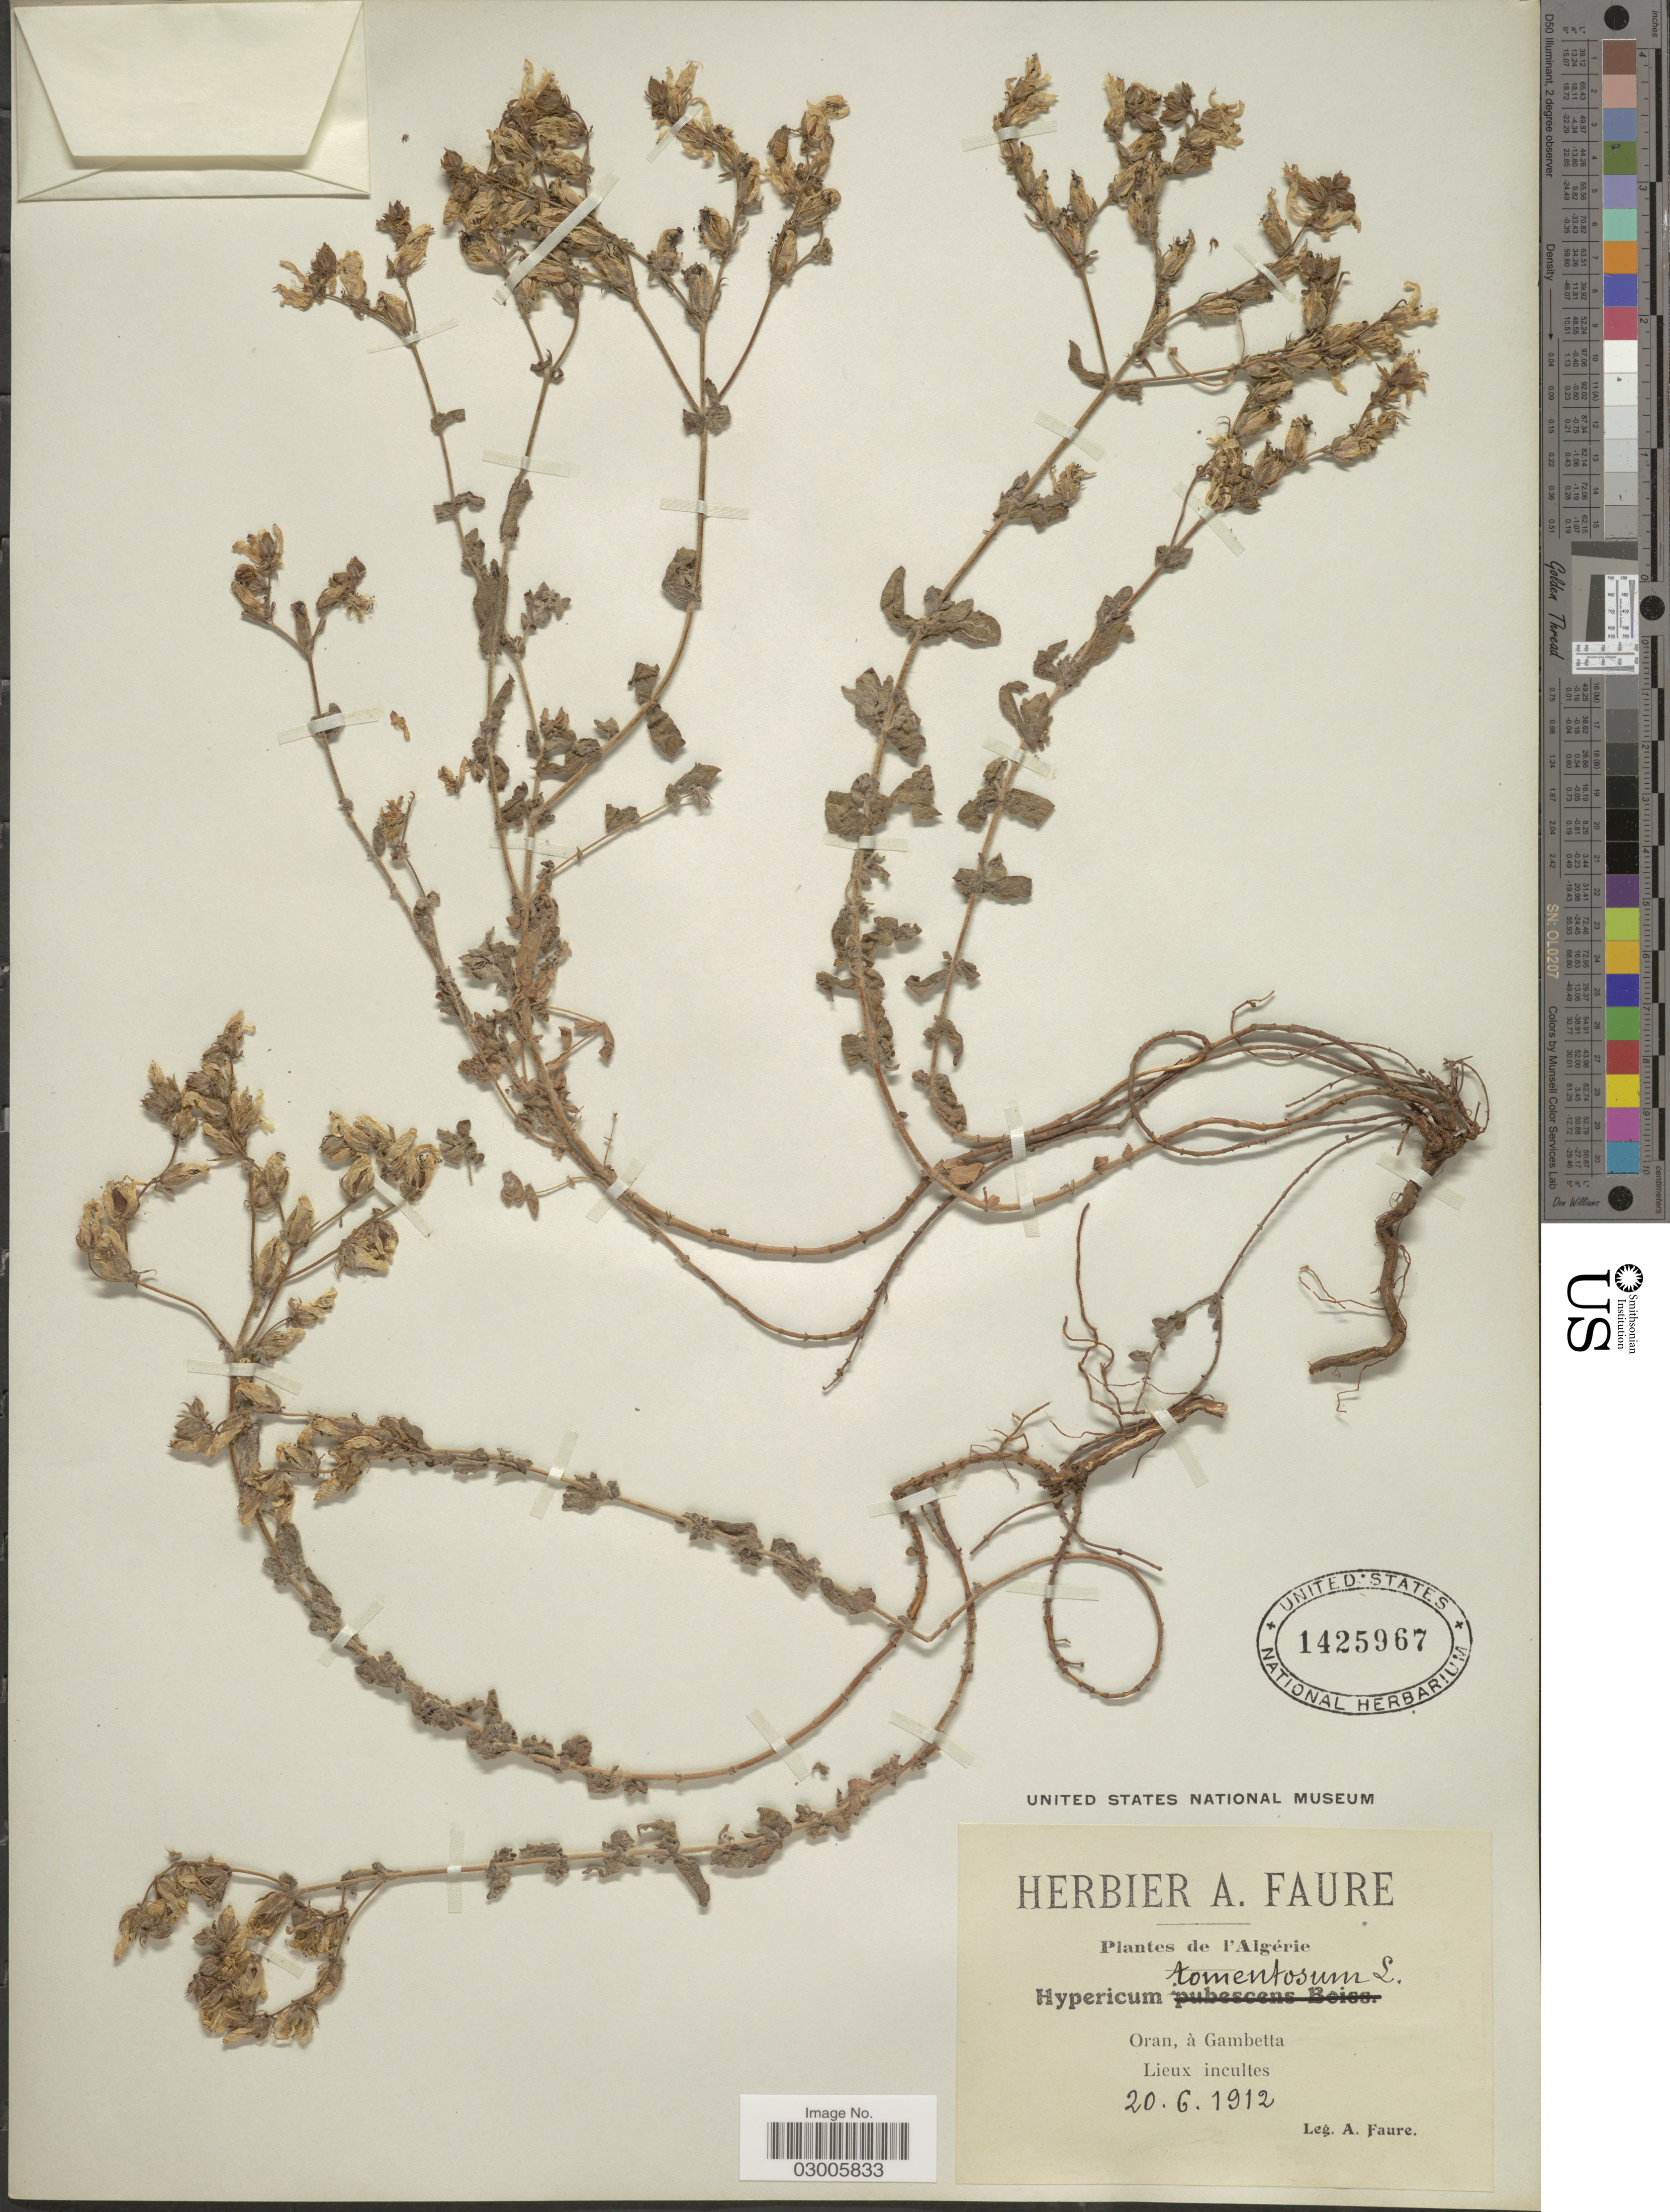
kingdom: Plantae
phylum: Tracheophyta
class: Magnoliopsida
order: Malpighiales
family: Hypericaceae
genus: Hypericum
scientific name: Hypericum tomentosum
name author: L.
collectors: A. Faure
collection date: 1912-06-20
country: Algeria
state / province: Oran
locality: Oran, à Gambetta. Lieux incultes.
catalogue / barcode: US 1425967